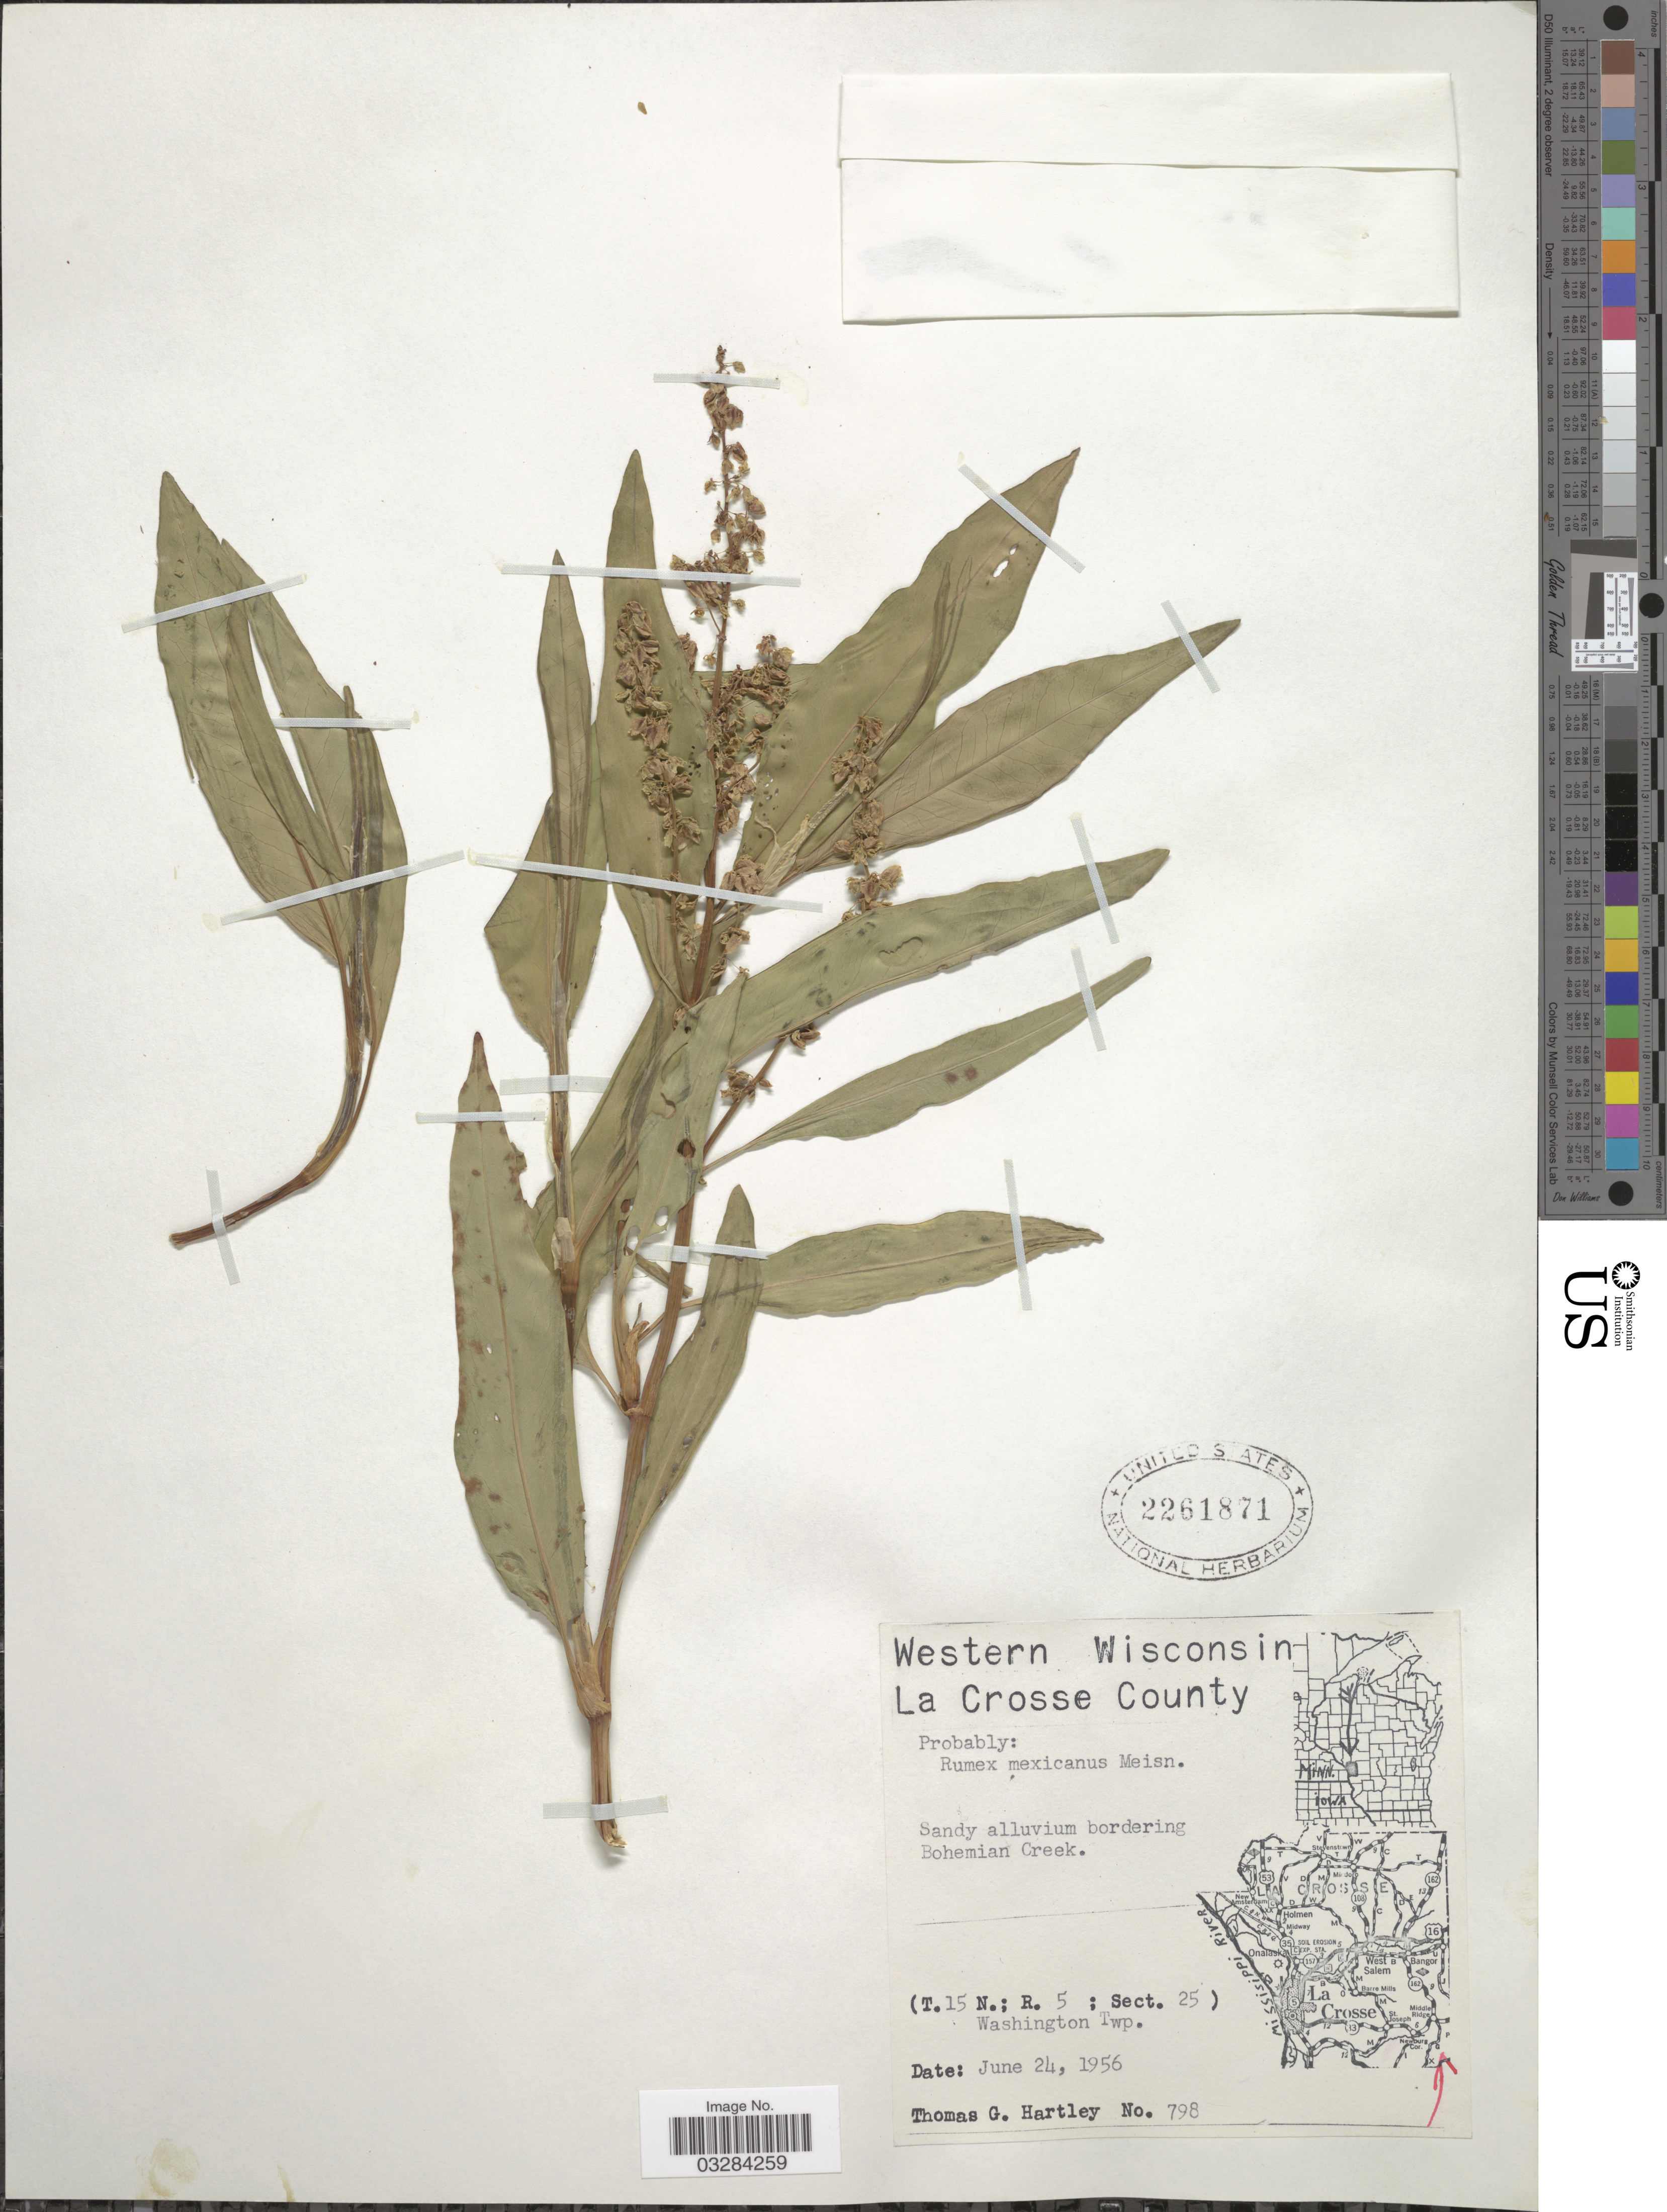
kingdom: Plantae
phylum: Tracheophyta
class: Magnoliopsida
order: Caryophyllales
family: Polygonaceae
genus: Rumex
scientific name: Rumex mexicanus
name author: Meisn.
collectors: T. G. Hartley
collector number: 798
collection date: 1956-06-24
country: United States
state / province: Wisconsin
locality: Western Wisconsin. La Crosse County. Bohemian Creek. (T.15 N.; R. 5 ; Sect. 25). Washington Twp.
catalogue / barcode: US 2261871